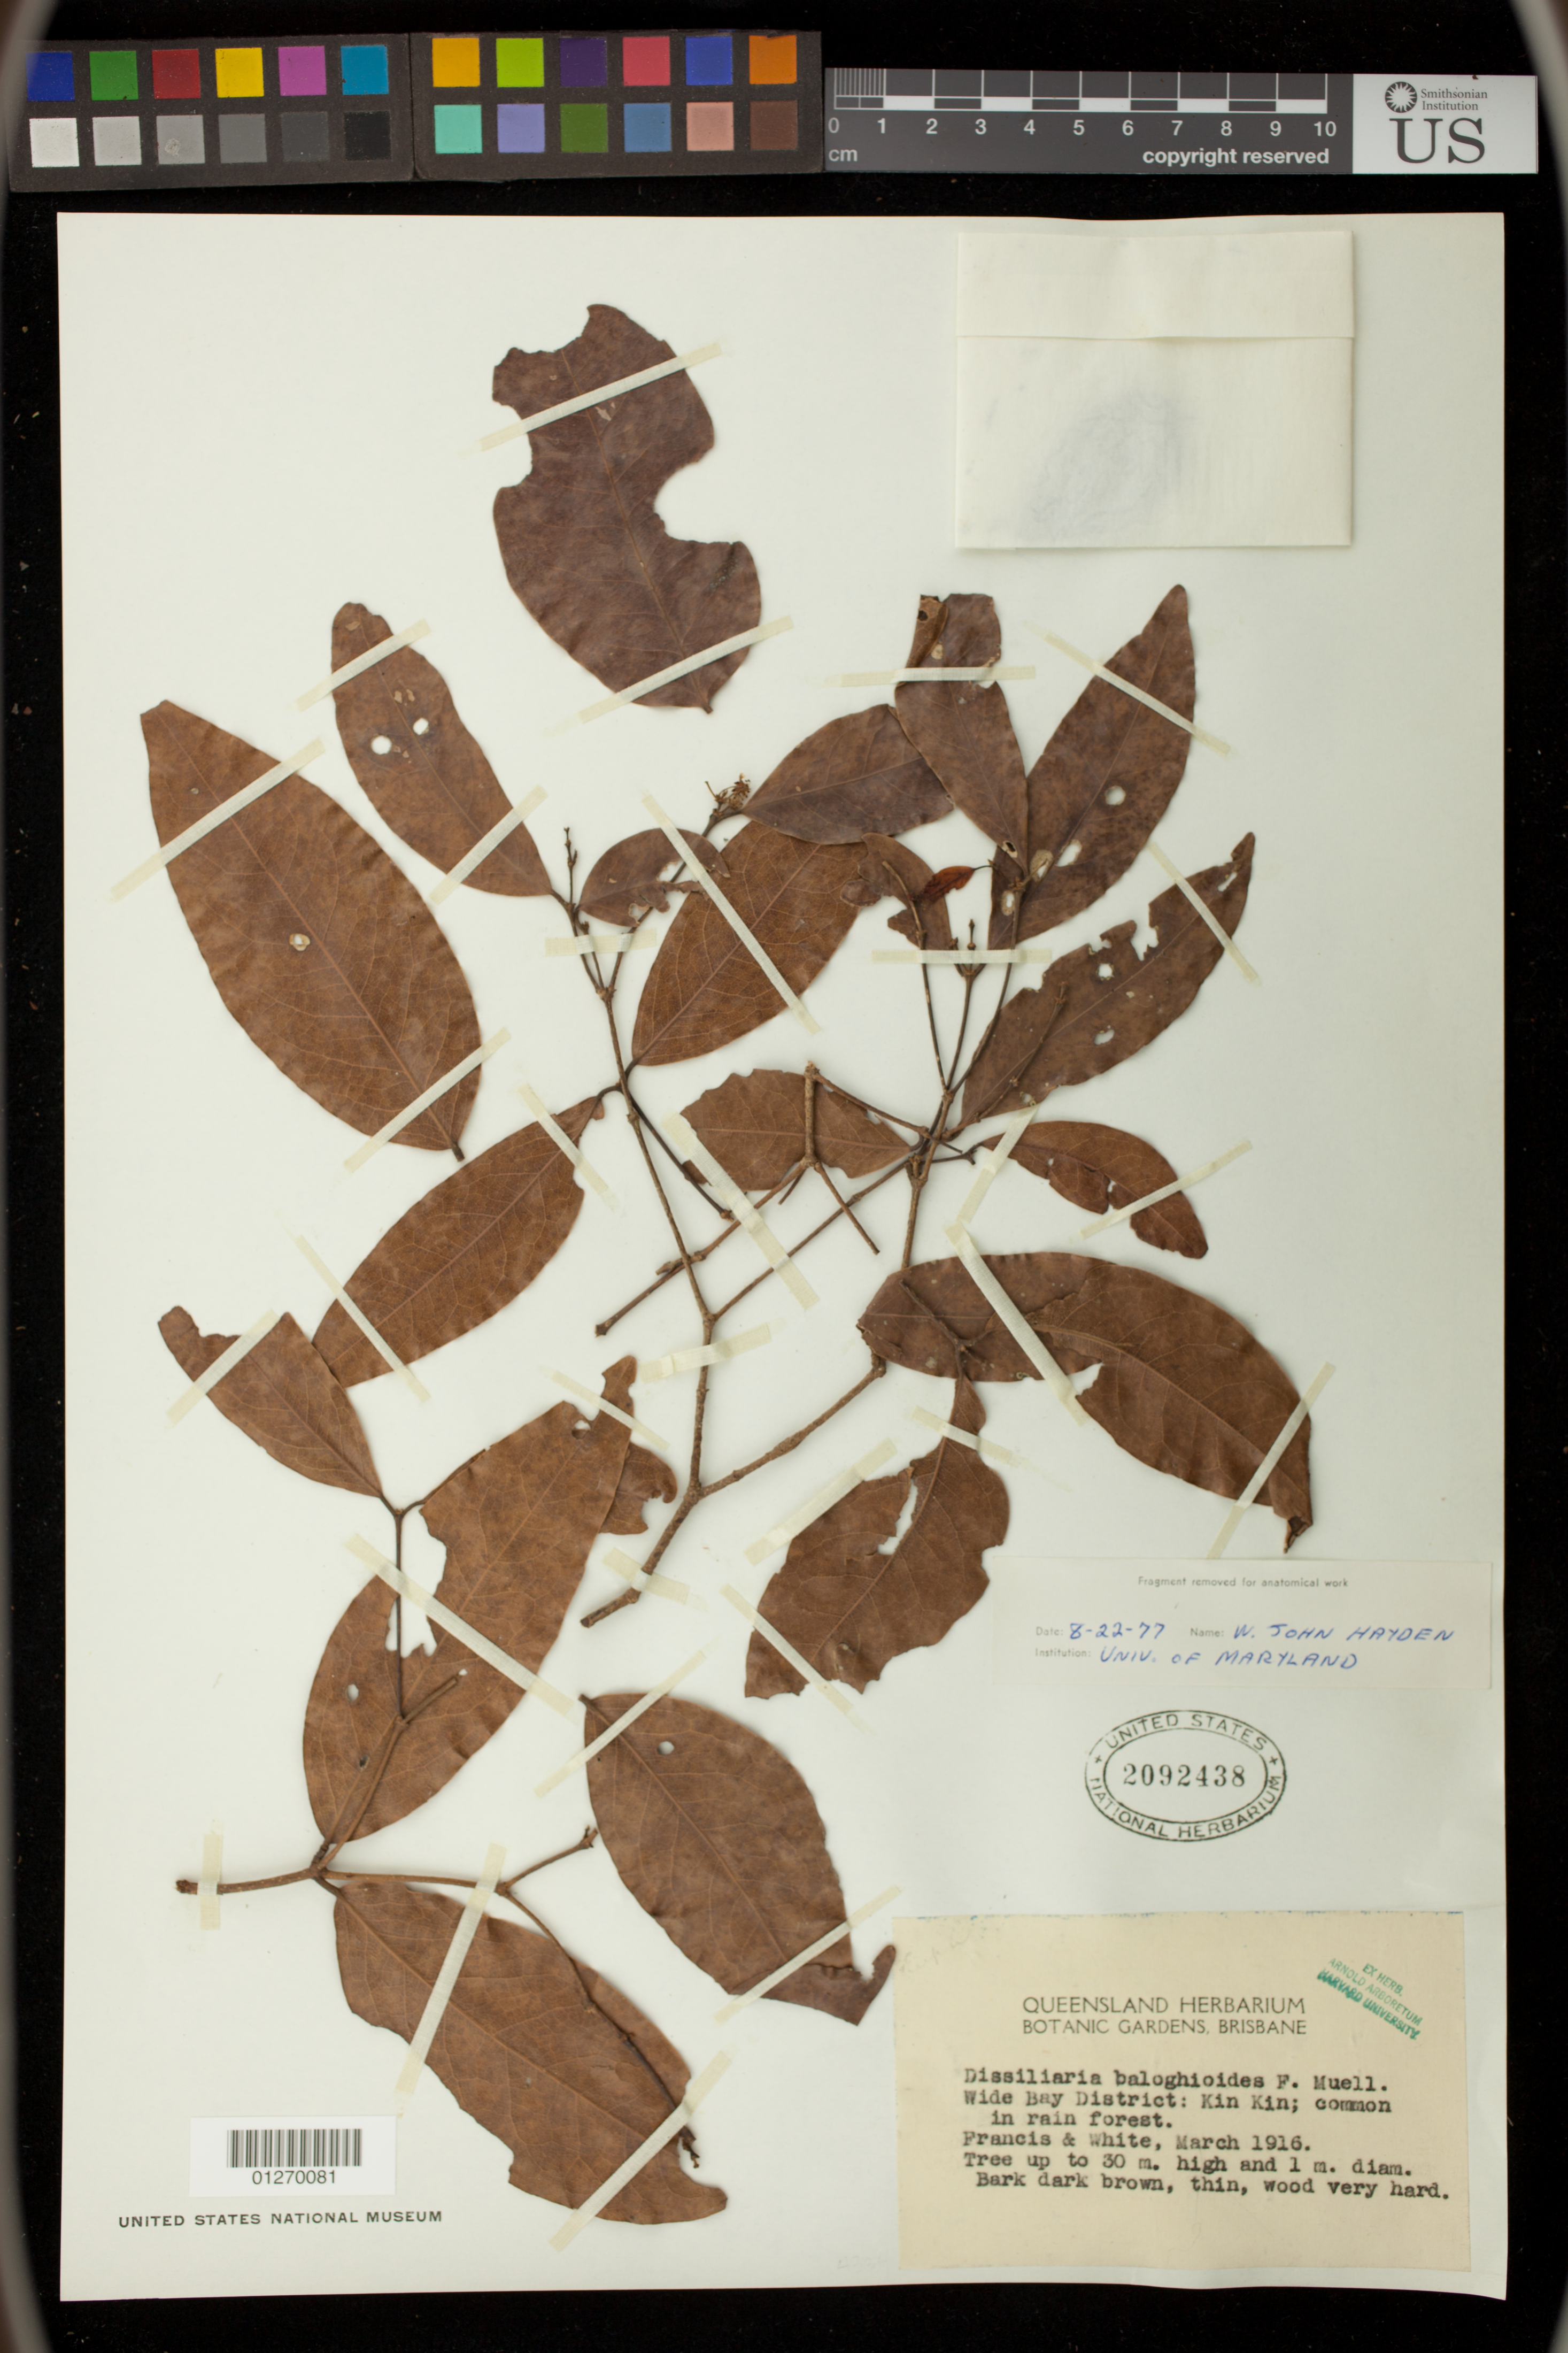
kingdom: Plantae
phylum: Tracheophyta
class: Magnoliopsida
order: Malpighiales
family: Picrodendraceae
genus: Dissiliaria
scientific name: Dissiliaria baloghioides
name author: F. Muell. ex Baill.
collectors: M. E. Francis & O. E. White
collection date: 1916-03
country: Australia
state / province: Queensland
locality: Wide Bay District: Kin Kin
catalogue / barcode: US 2092438